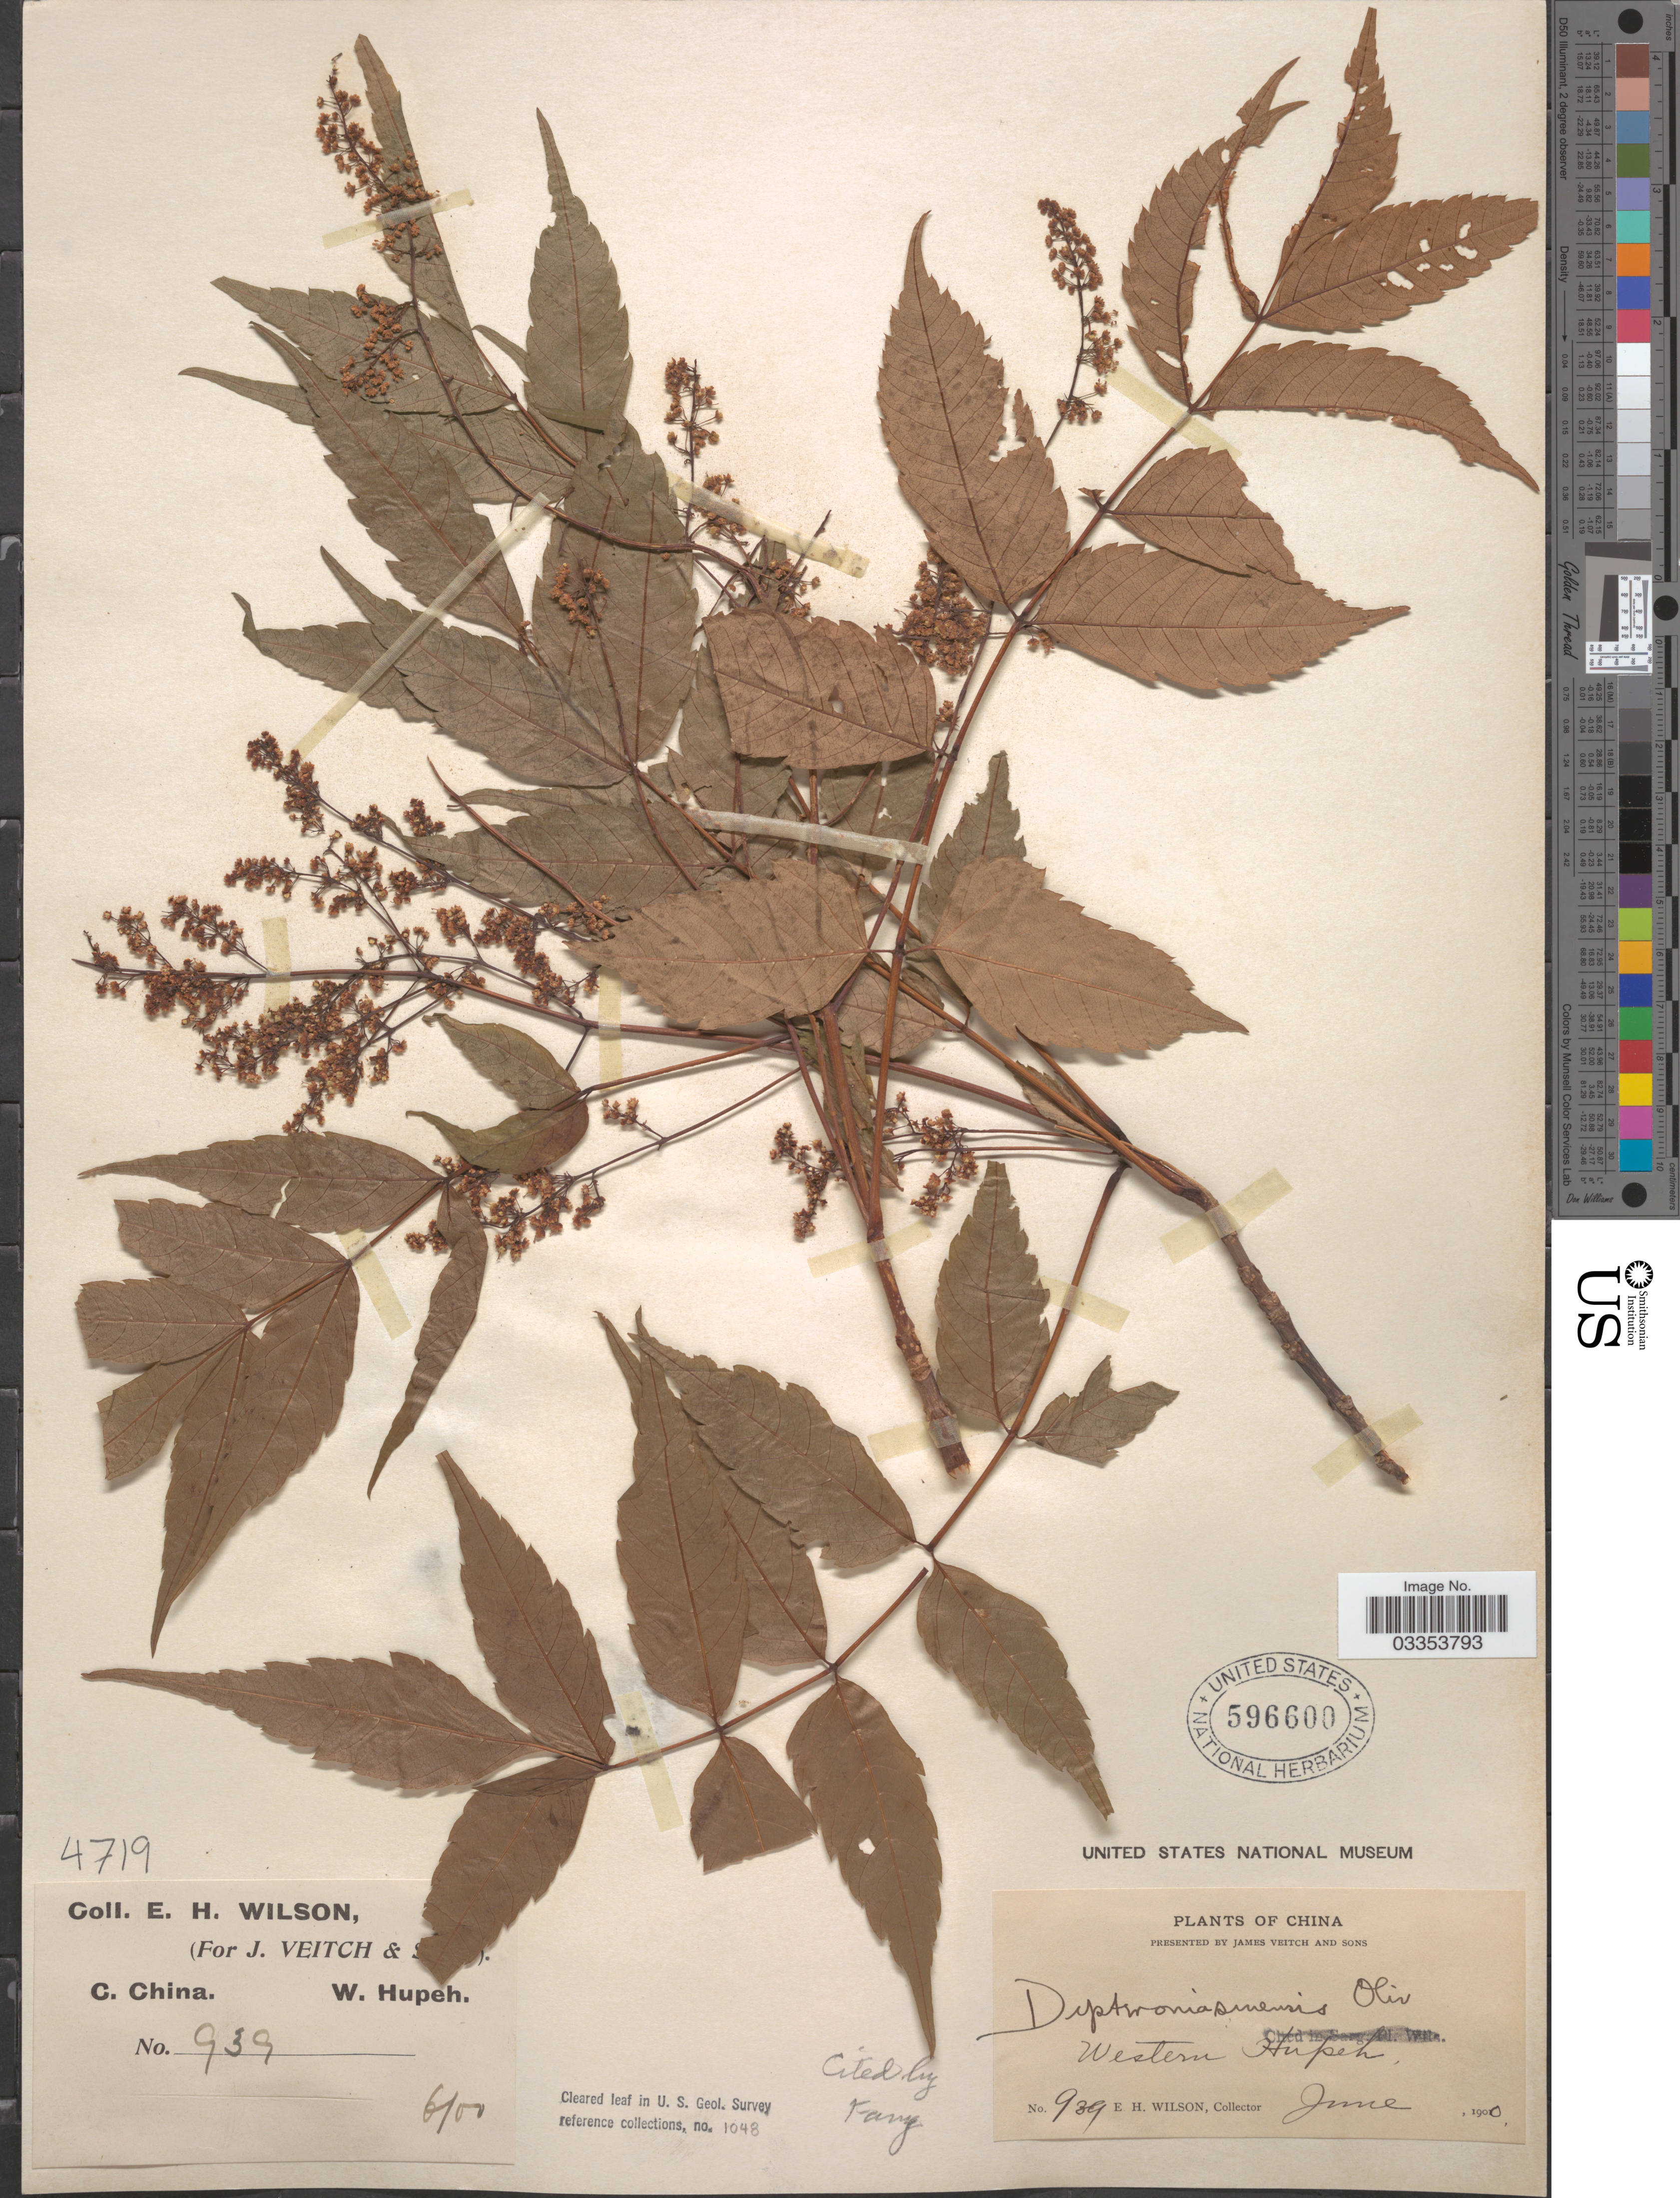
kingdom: Plantae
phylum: Tracheophyta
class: Magnoliopsida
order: Sapindales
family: Sapindaceae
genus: Dipteronia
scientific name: Dipteronia sinensis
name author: Oliv.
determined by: Strong, Mark T., (BOT), Smithsonian Institution - National Museum of Natural History (UNITED STATES)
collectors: E. Wilson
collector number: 939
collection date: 1900-06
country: China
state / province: Hubei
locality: C. China, Western Hupeh.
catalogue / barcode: US 596600